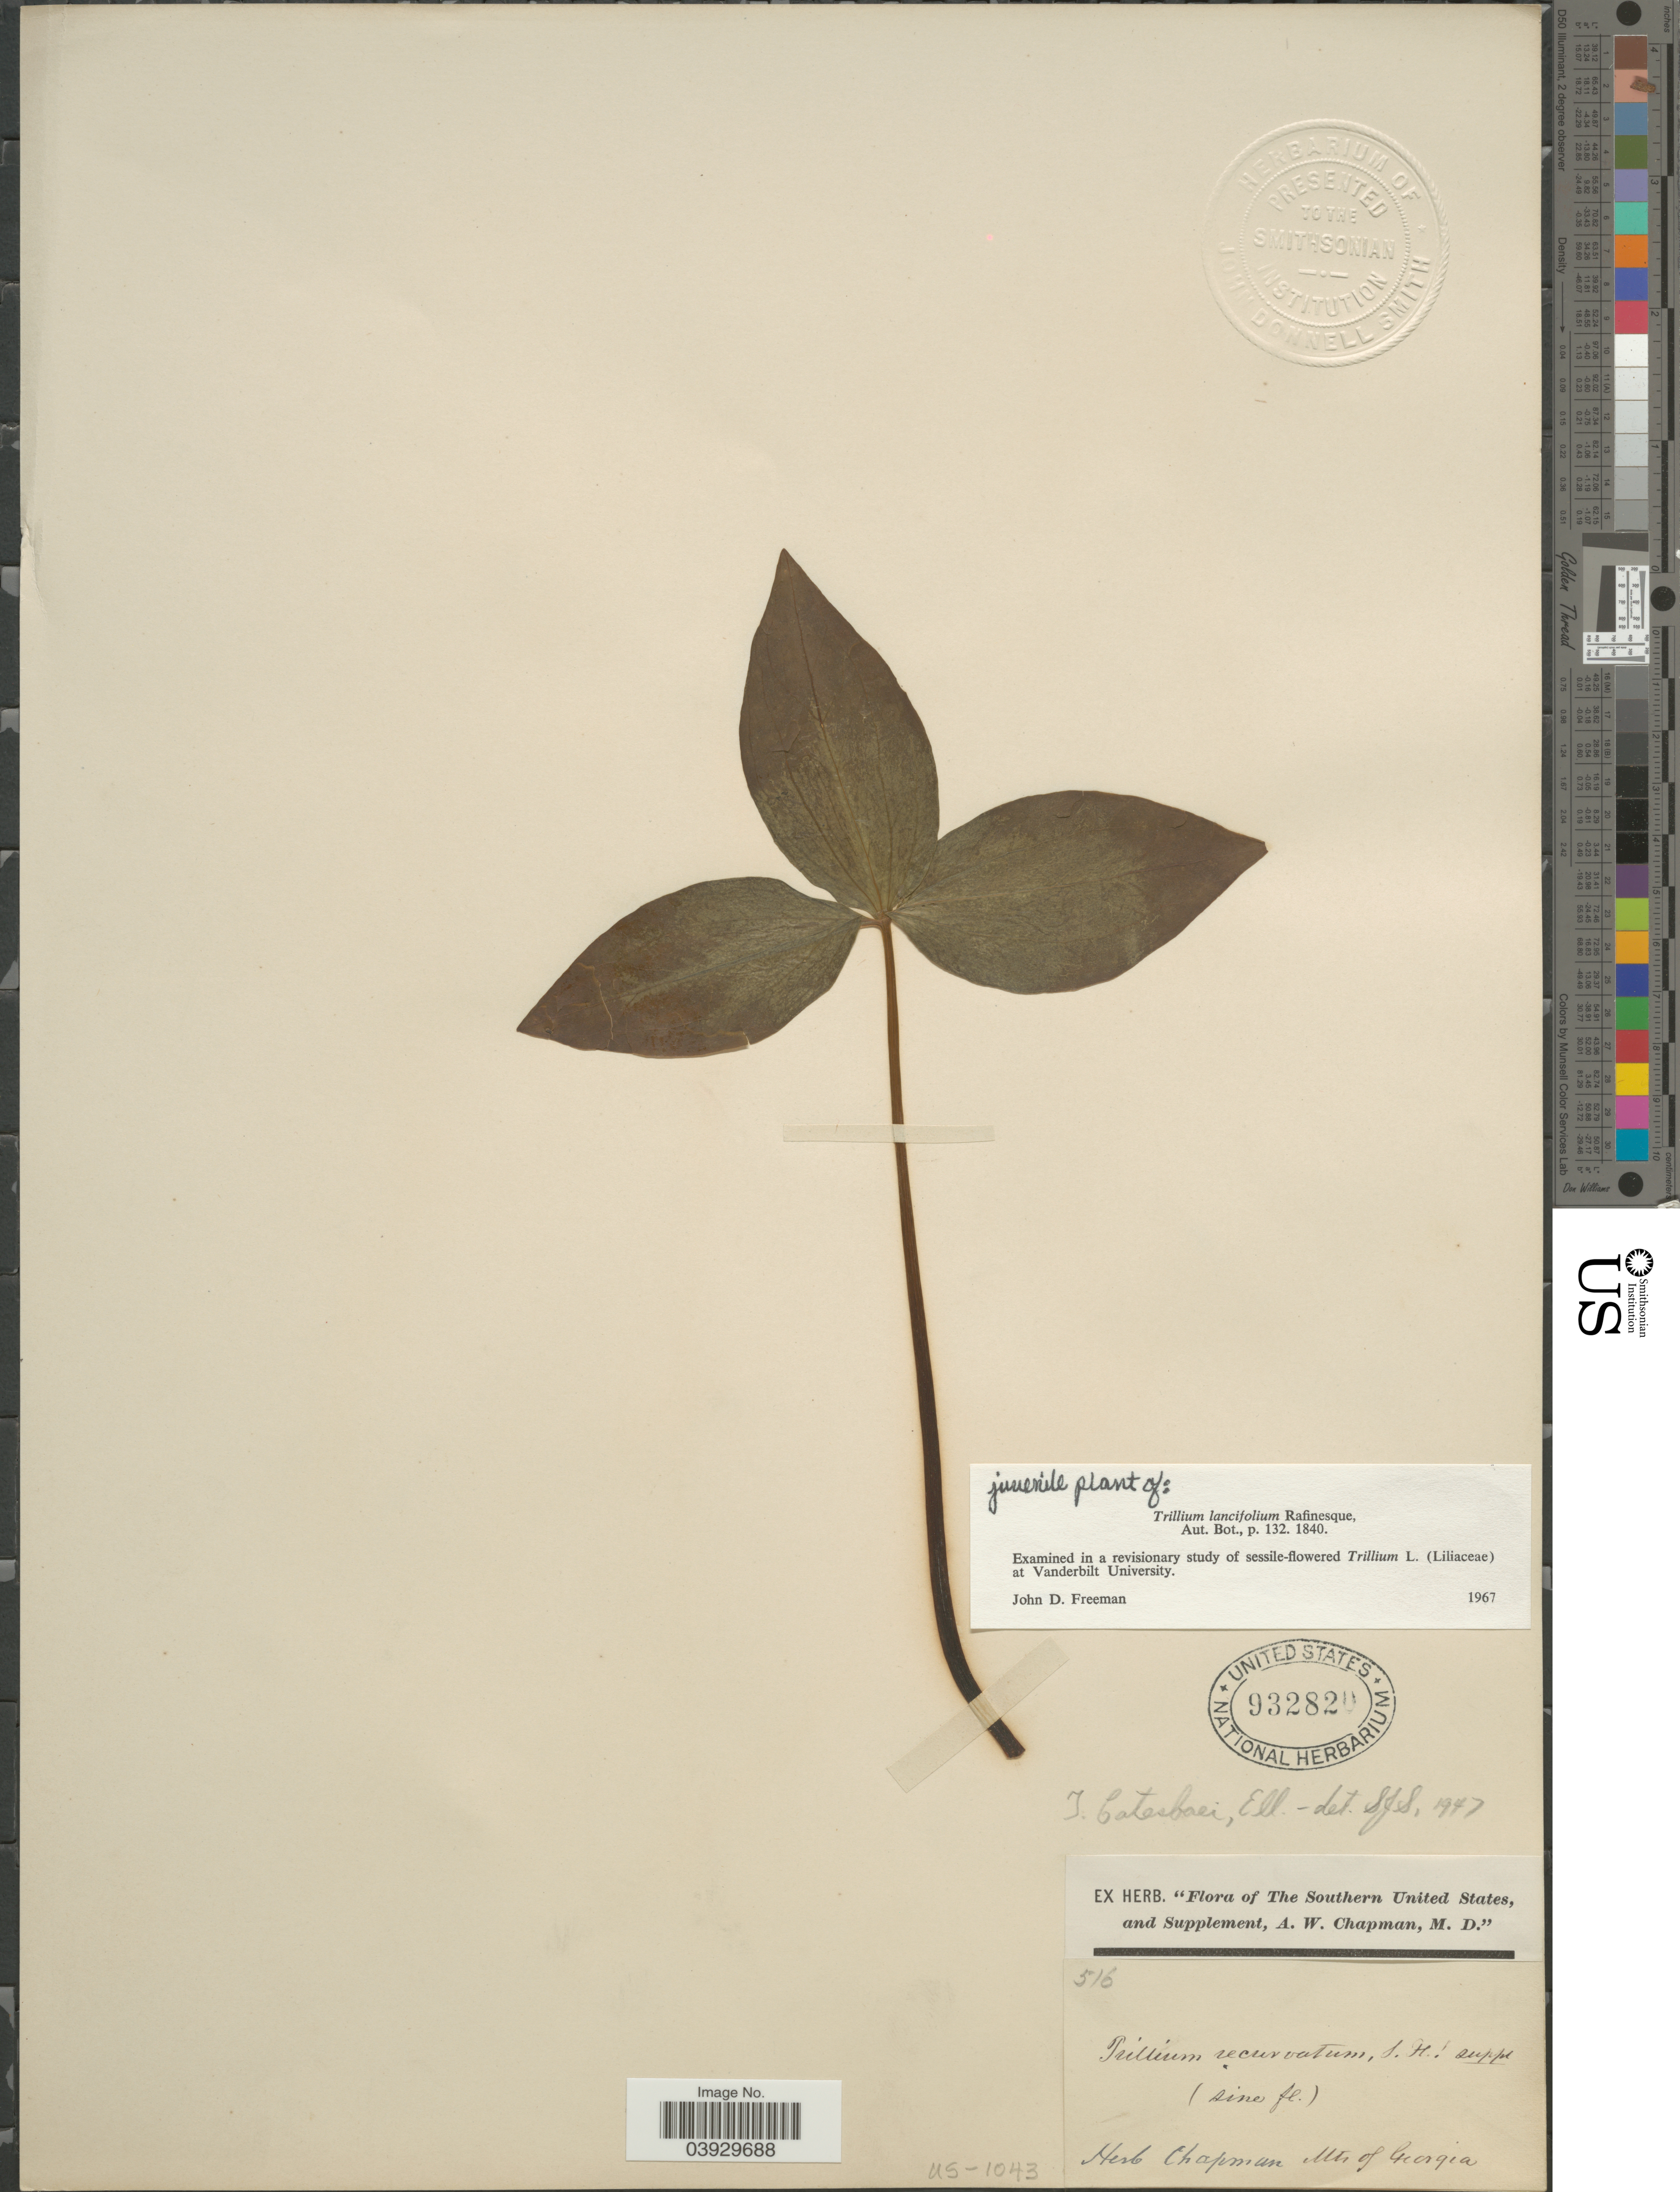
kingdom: Plantae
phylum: Tracheophyta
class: Liliopsida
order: Liliales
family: Melanthiaceae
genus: Trillium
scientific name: Trillium lancifolium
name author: Raf.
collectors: ex herb. A.W. Chapman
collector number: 516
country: United States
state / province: Georgia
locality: The Southern United States. Mts of Georgia.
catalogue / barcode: US 932820